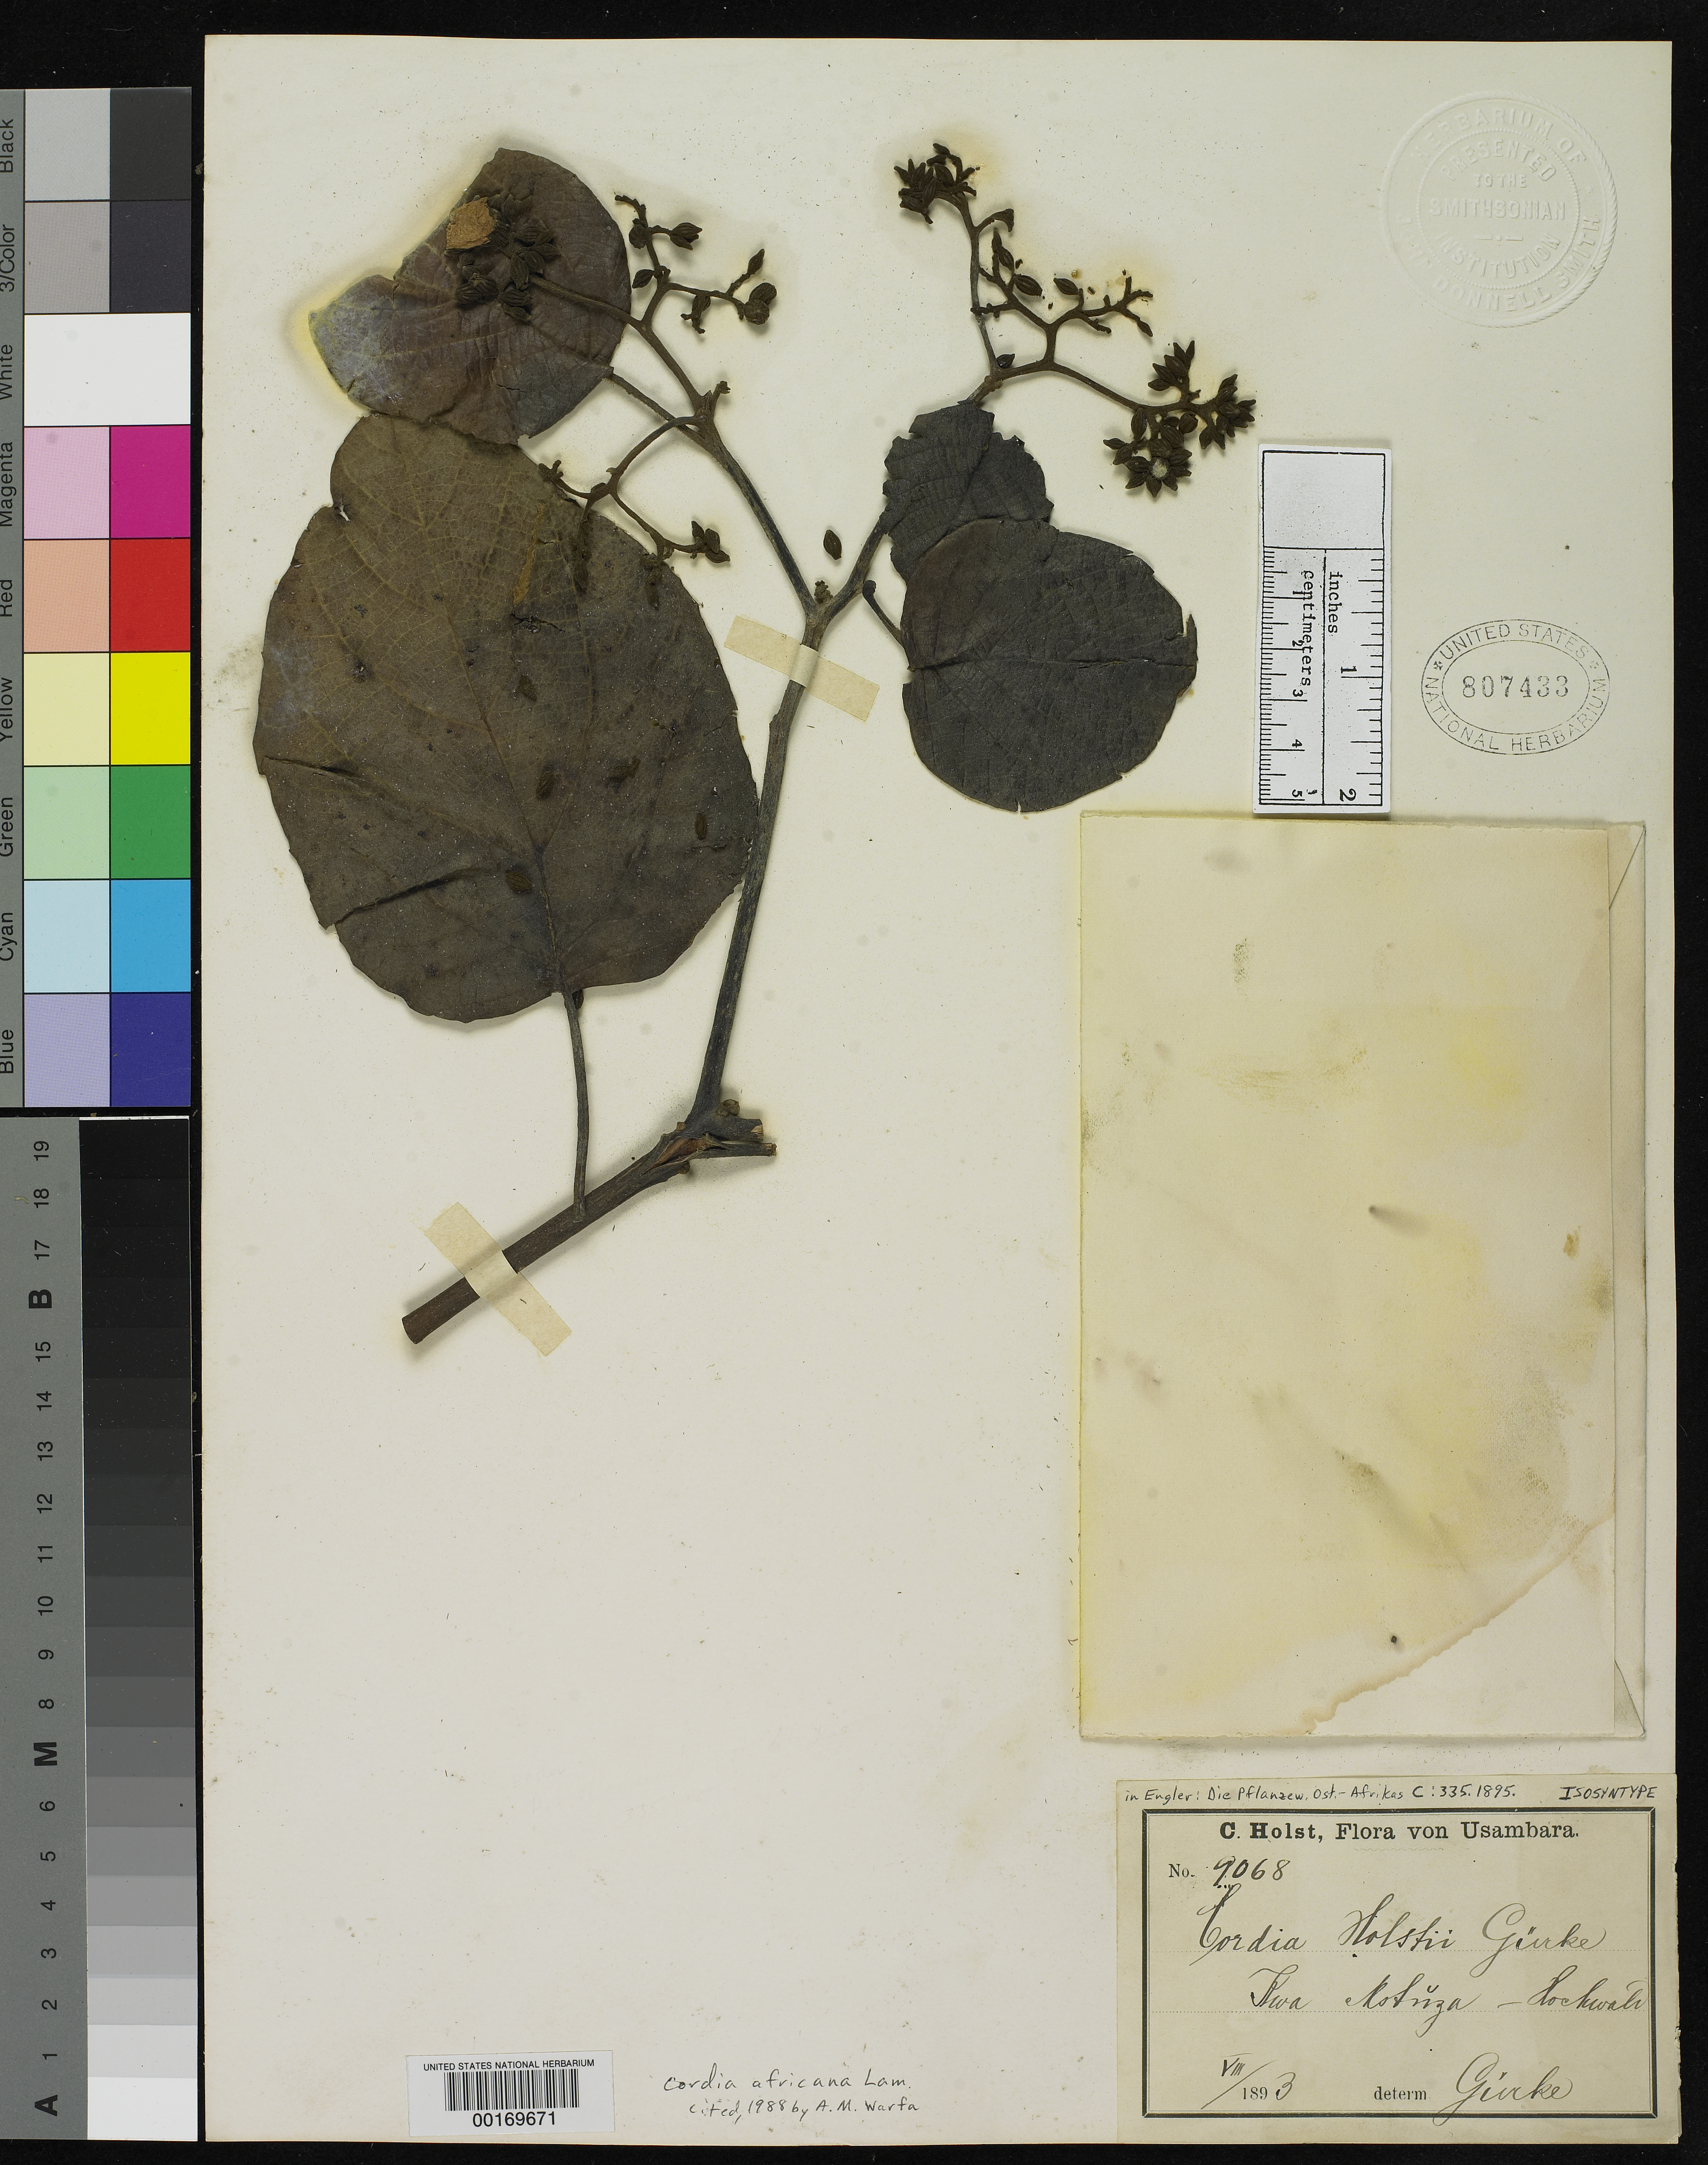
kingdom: Plantae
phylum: Tracheophyta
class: Magnoliopsida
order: Boraginales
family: Cordiaceae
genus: Cordia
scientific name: Cordia holstii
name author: Gürke in Engl.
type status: Isosyntype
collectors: C. H. Holst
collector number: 9068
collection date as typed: Aug 1893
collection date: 1893-08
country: Tanzania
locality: Kwa Mshusa, Kigara.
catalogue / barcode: US 807433